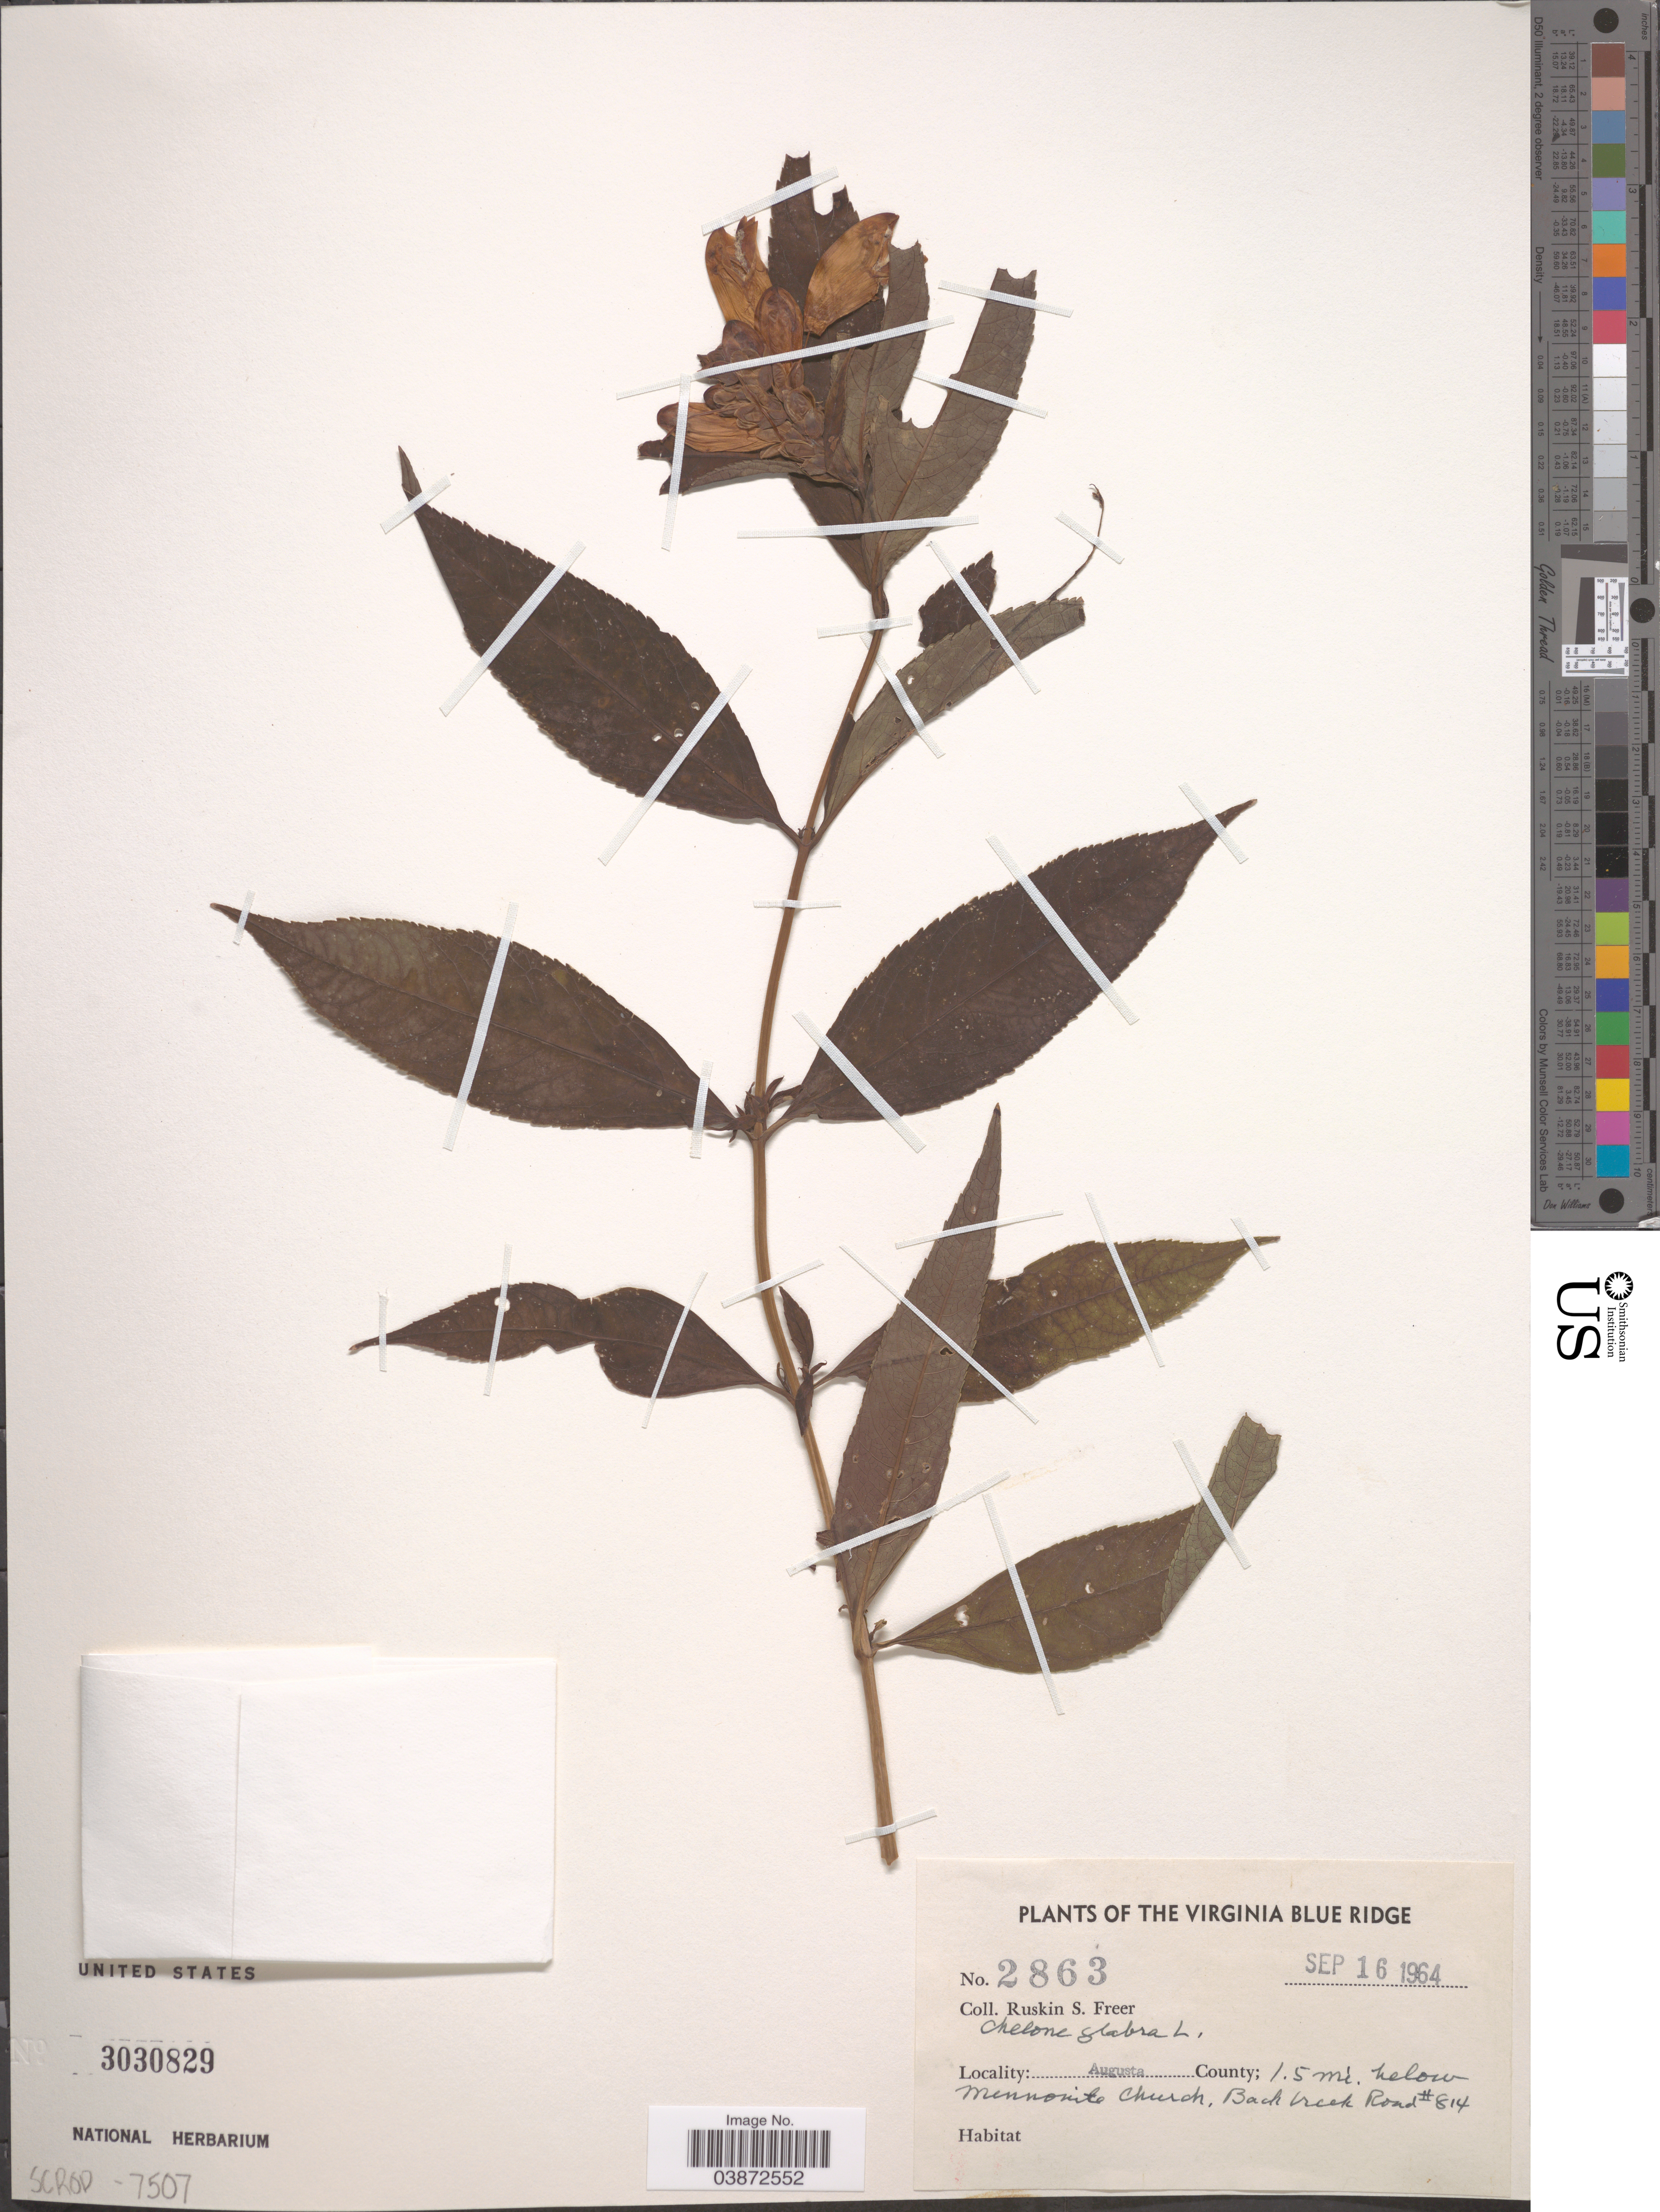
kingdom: Plantae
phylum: Tracheophyta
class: Magnoliopsida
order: Lamiales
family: Plantaginaceae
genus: Chelone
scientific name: Chelone glabra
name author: L.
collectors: R. Freer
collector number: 2863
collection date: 1964-09-16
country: United States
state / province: Virginia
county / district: Augusta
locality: The Virginia Blue Ridge. Augusta County.; 1.5 mi. below Mennonite Church, Back Creek Road #814.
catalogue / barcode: US 3030829